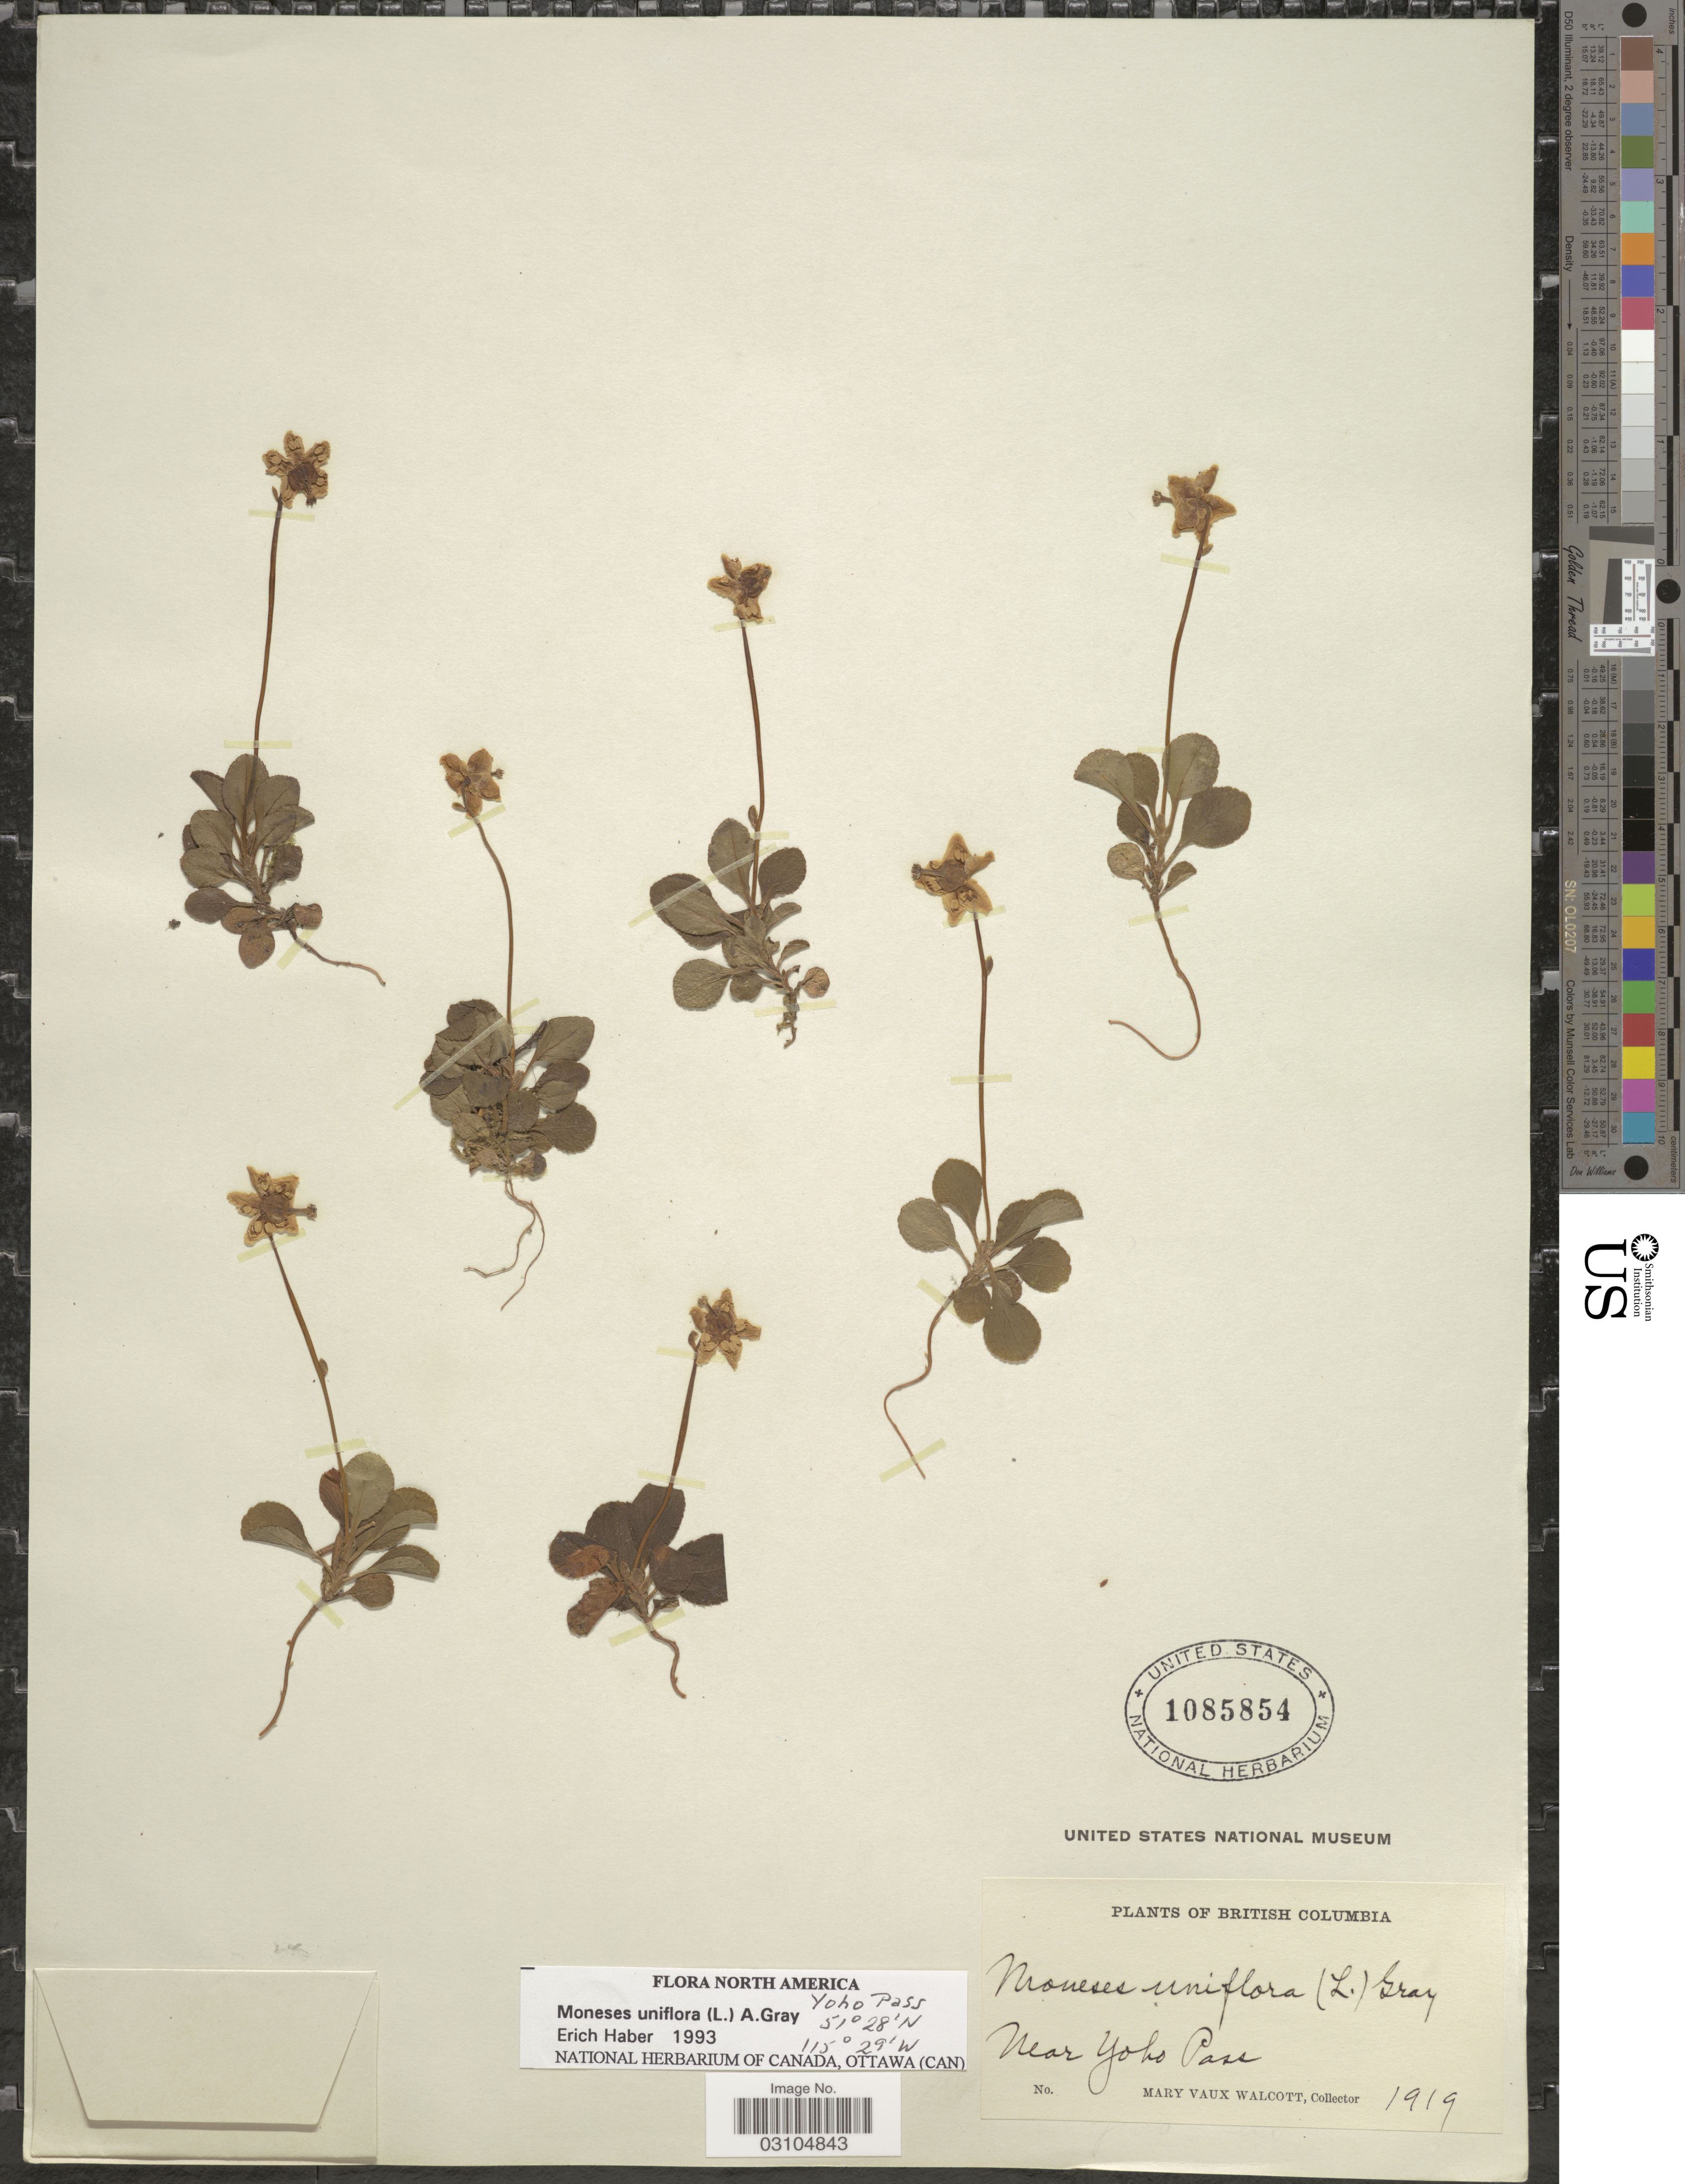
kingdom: Plantae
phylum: Tracheophyta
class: Magnoliopsida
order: Ericales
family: Ericaceae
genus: Moneses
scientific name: Moneses uniflora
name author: (L.) A. Gray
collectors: M. Walcott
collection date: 1919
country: Canada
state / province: British Columbia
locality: Near Yoho Pass.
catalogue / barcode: US 1085854